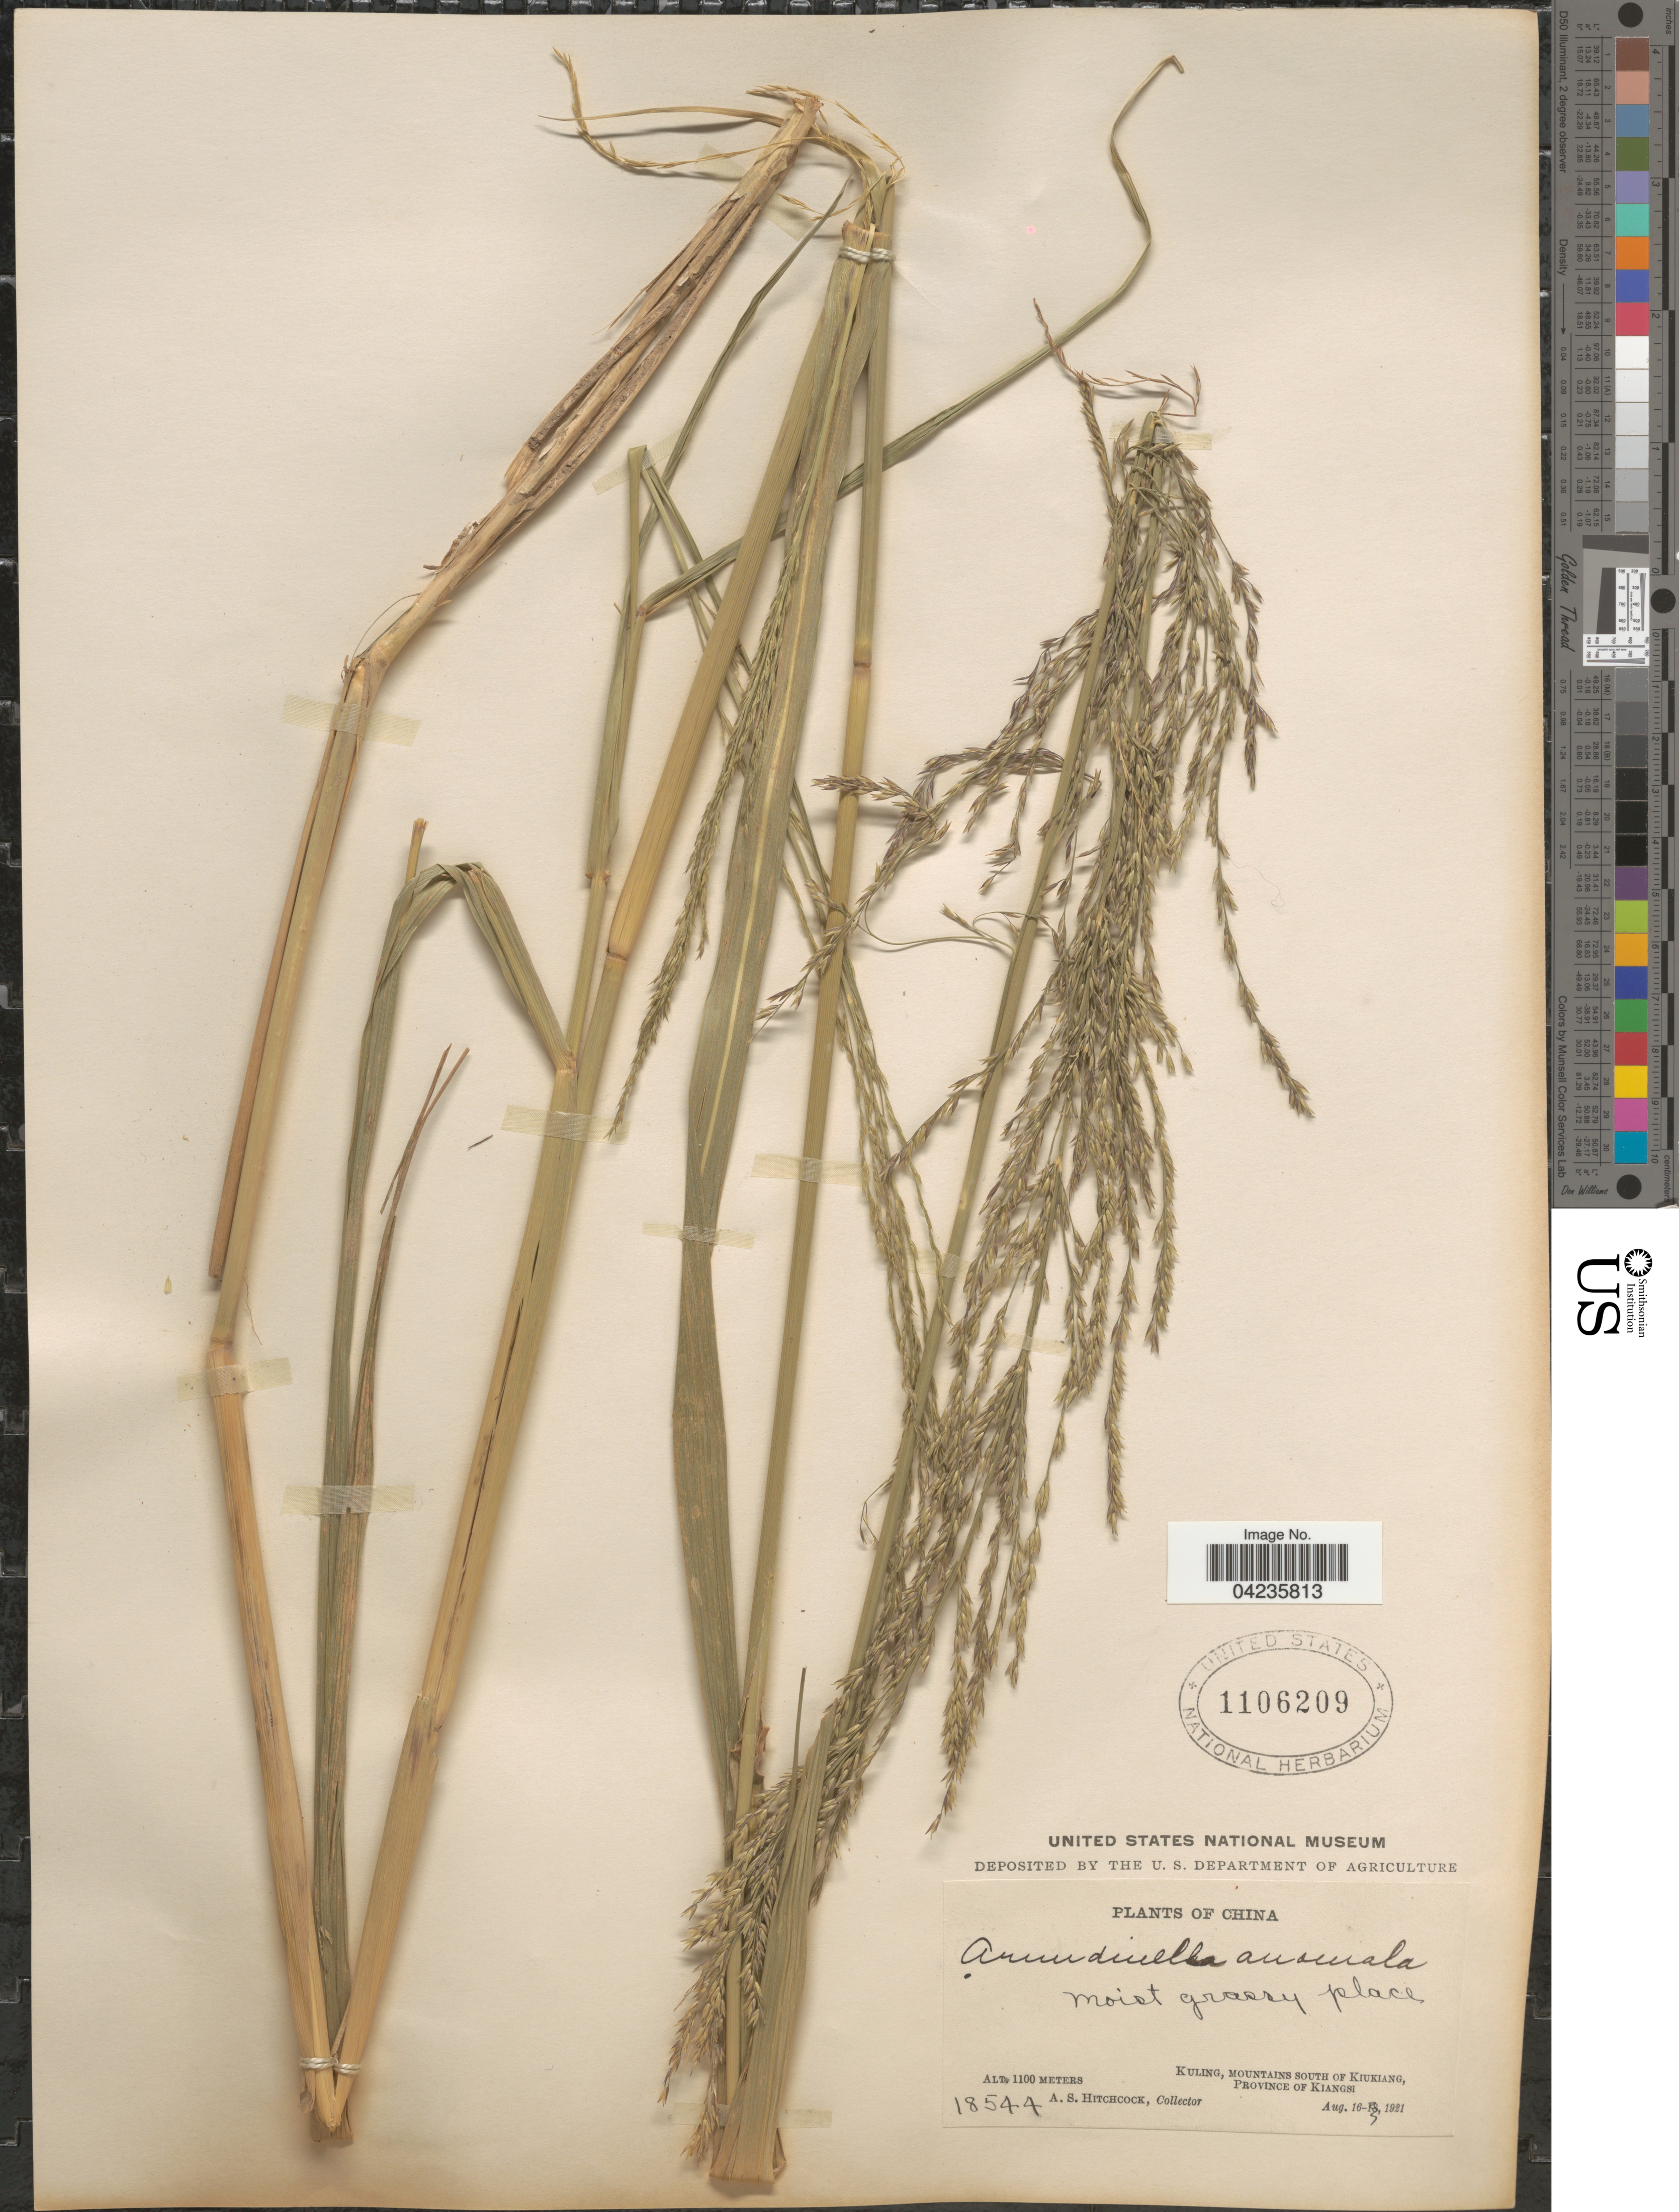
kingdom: Plantae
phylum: Tracheophyta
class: Liliopsida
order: Poales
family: Poaceae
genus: Arundinella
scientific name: Arundinella hirta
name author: (Thunb.) Tanaka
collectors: A. S. Hitchcock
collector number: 18544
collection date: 1921-08-16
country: China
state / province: Jiangsu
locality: Kuling, mountains south of Kiukiang, Province of Kiangsi.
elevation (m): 1100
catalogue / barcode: US 1106209